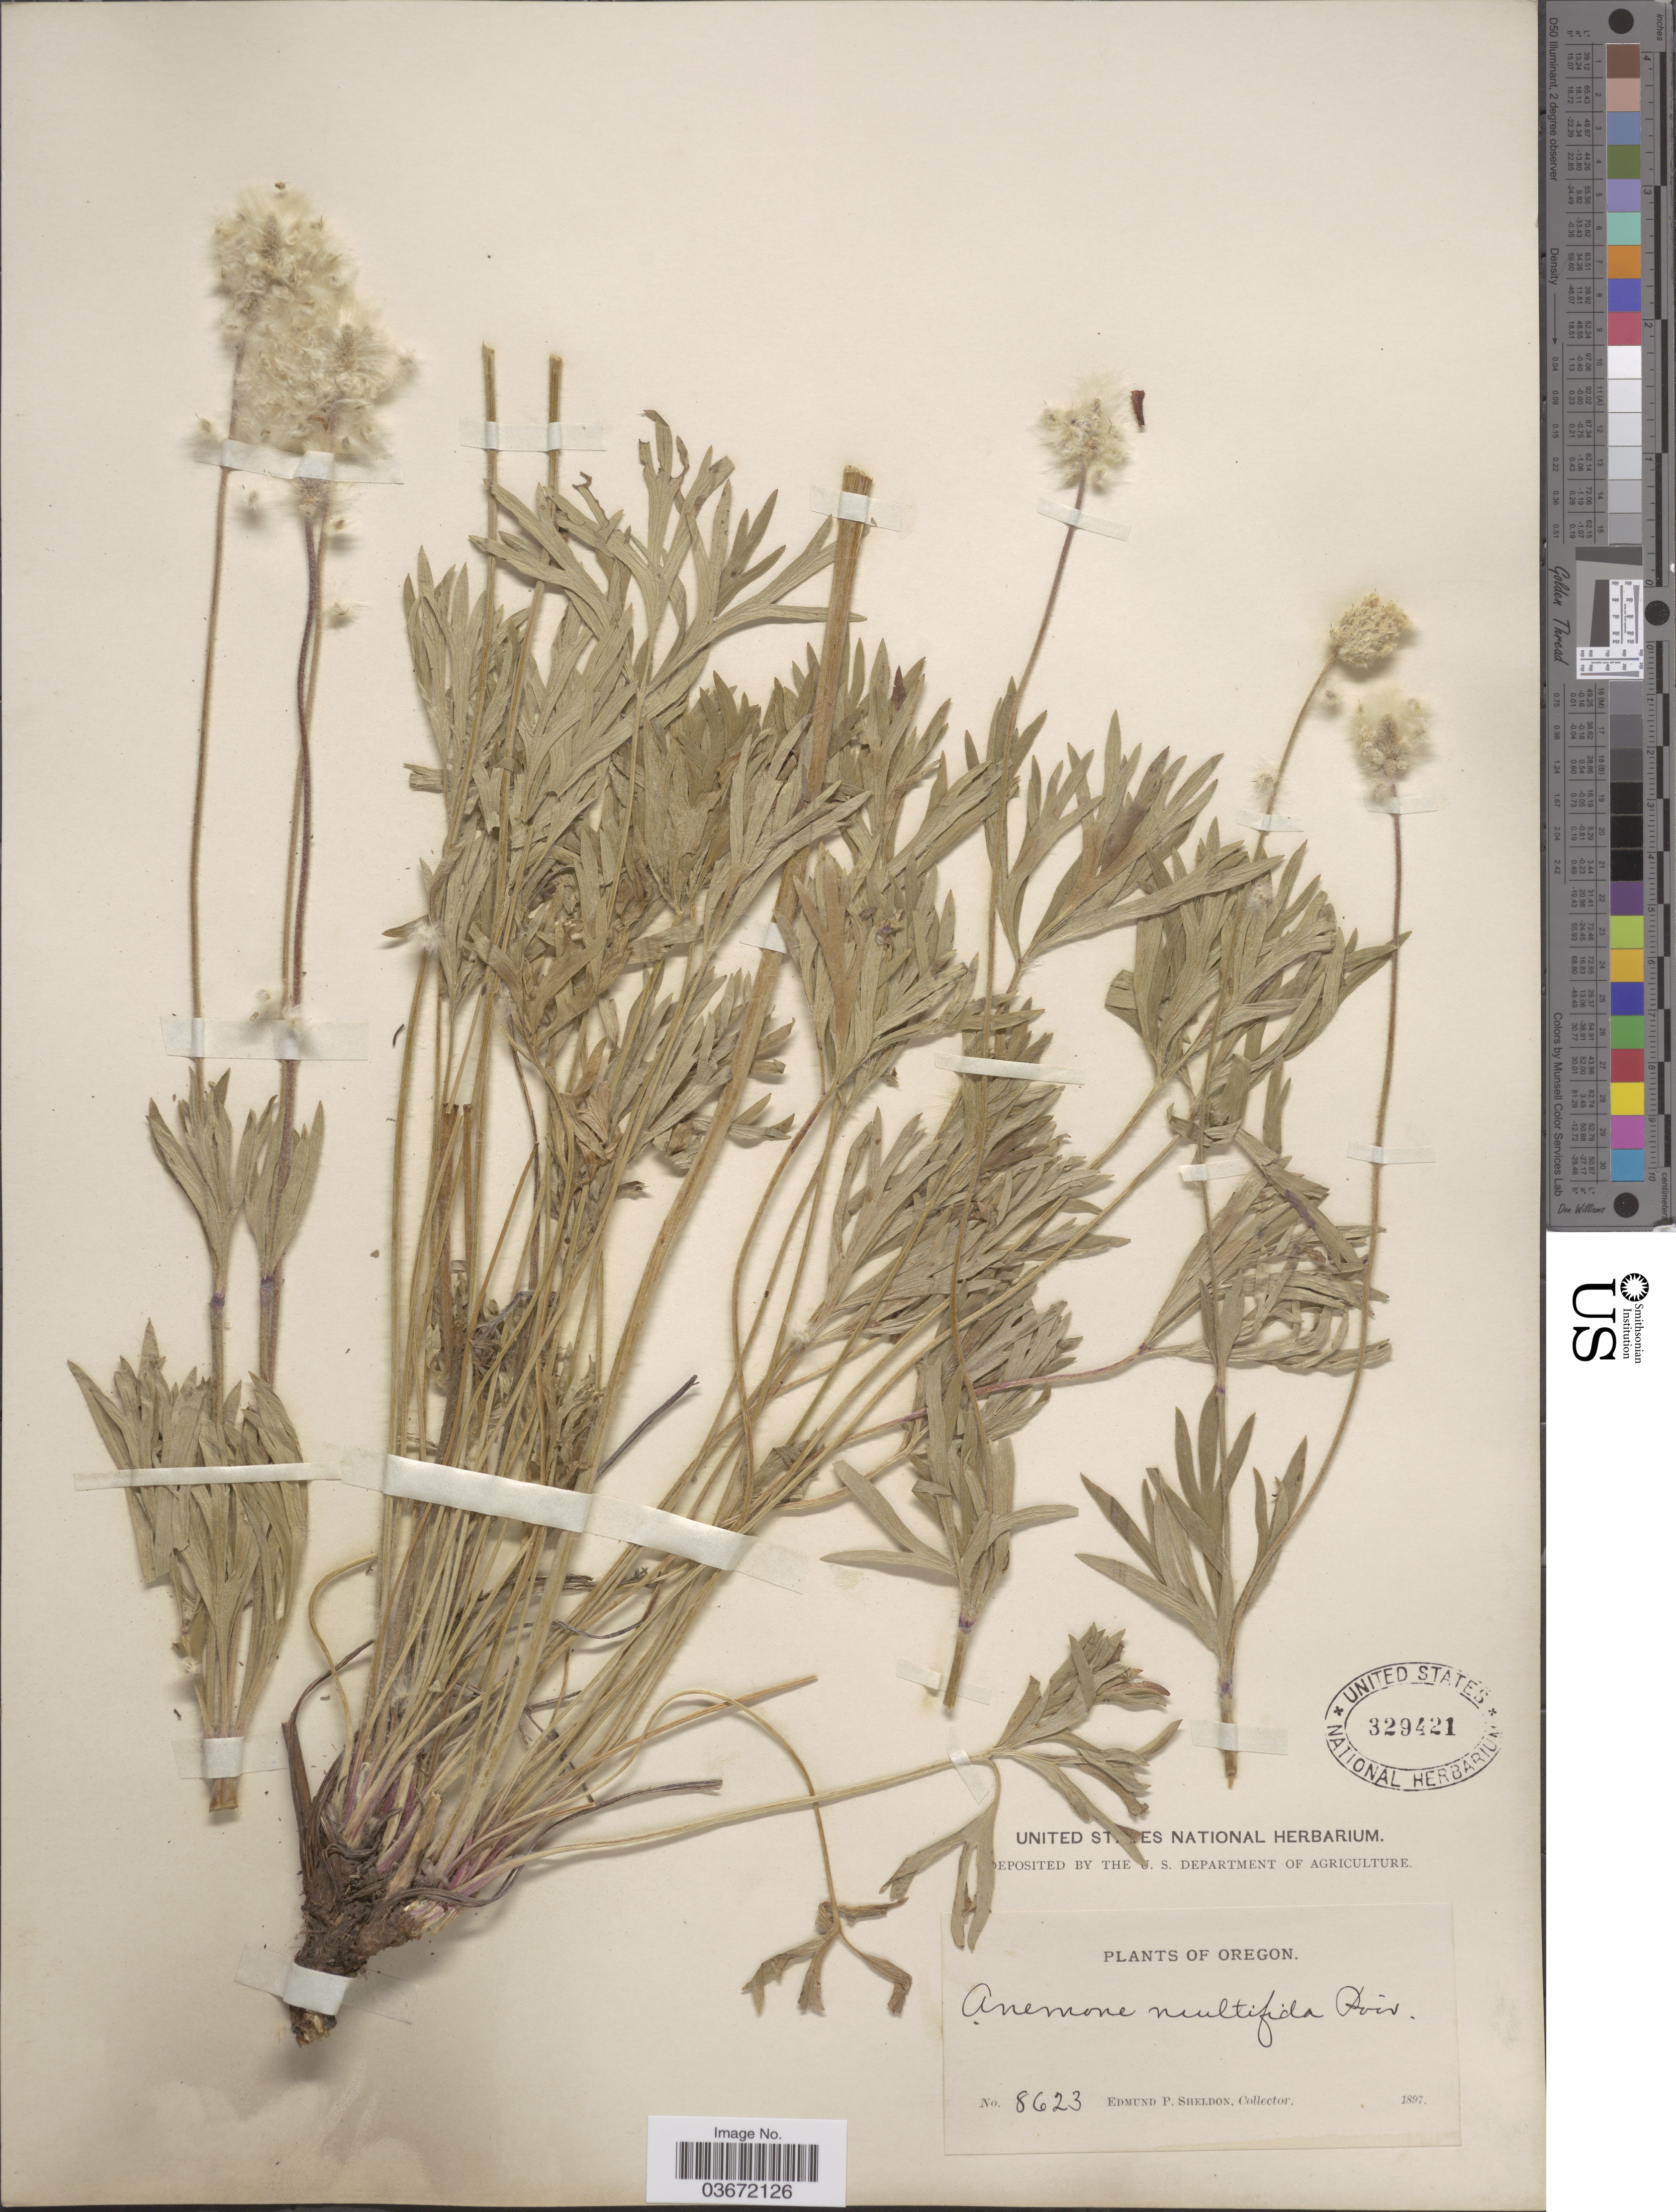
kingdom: Plantae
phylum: Tracheophyta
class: Magnoliopsida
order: Ranunculales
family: Ranunculaceae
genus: Anemone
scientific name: Anemone multifida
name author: Poir.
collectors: E. P. Sheldon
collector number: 8623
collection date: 1897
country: United States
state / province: Oregon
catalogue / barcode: US 329421